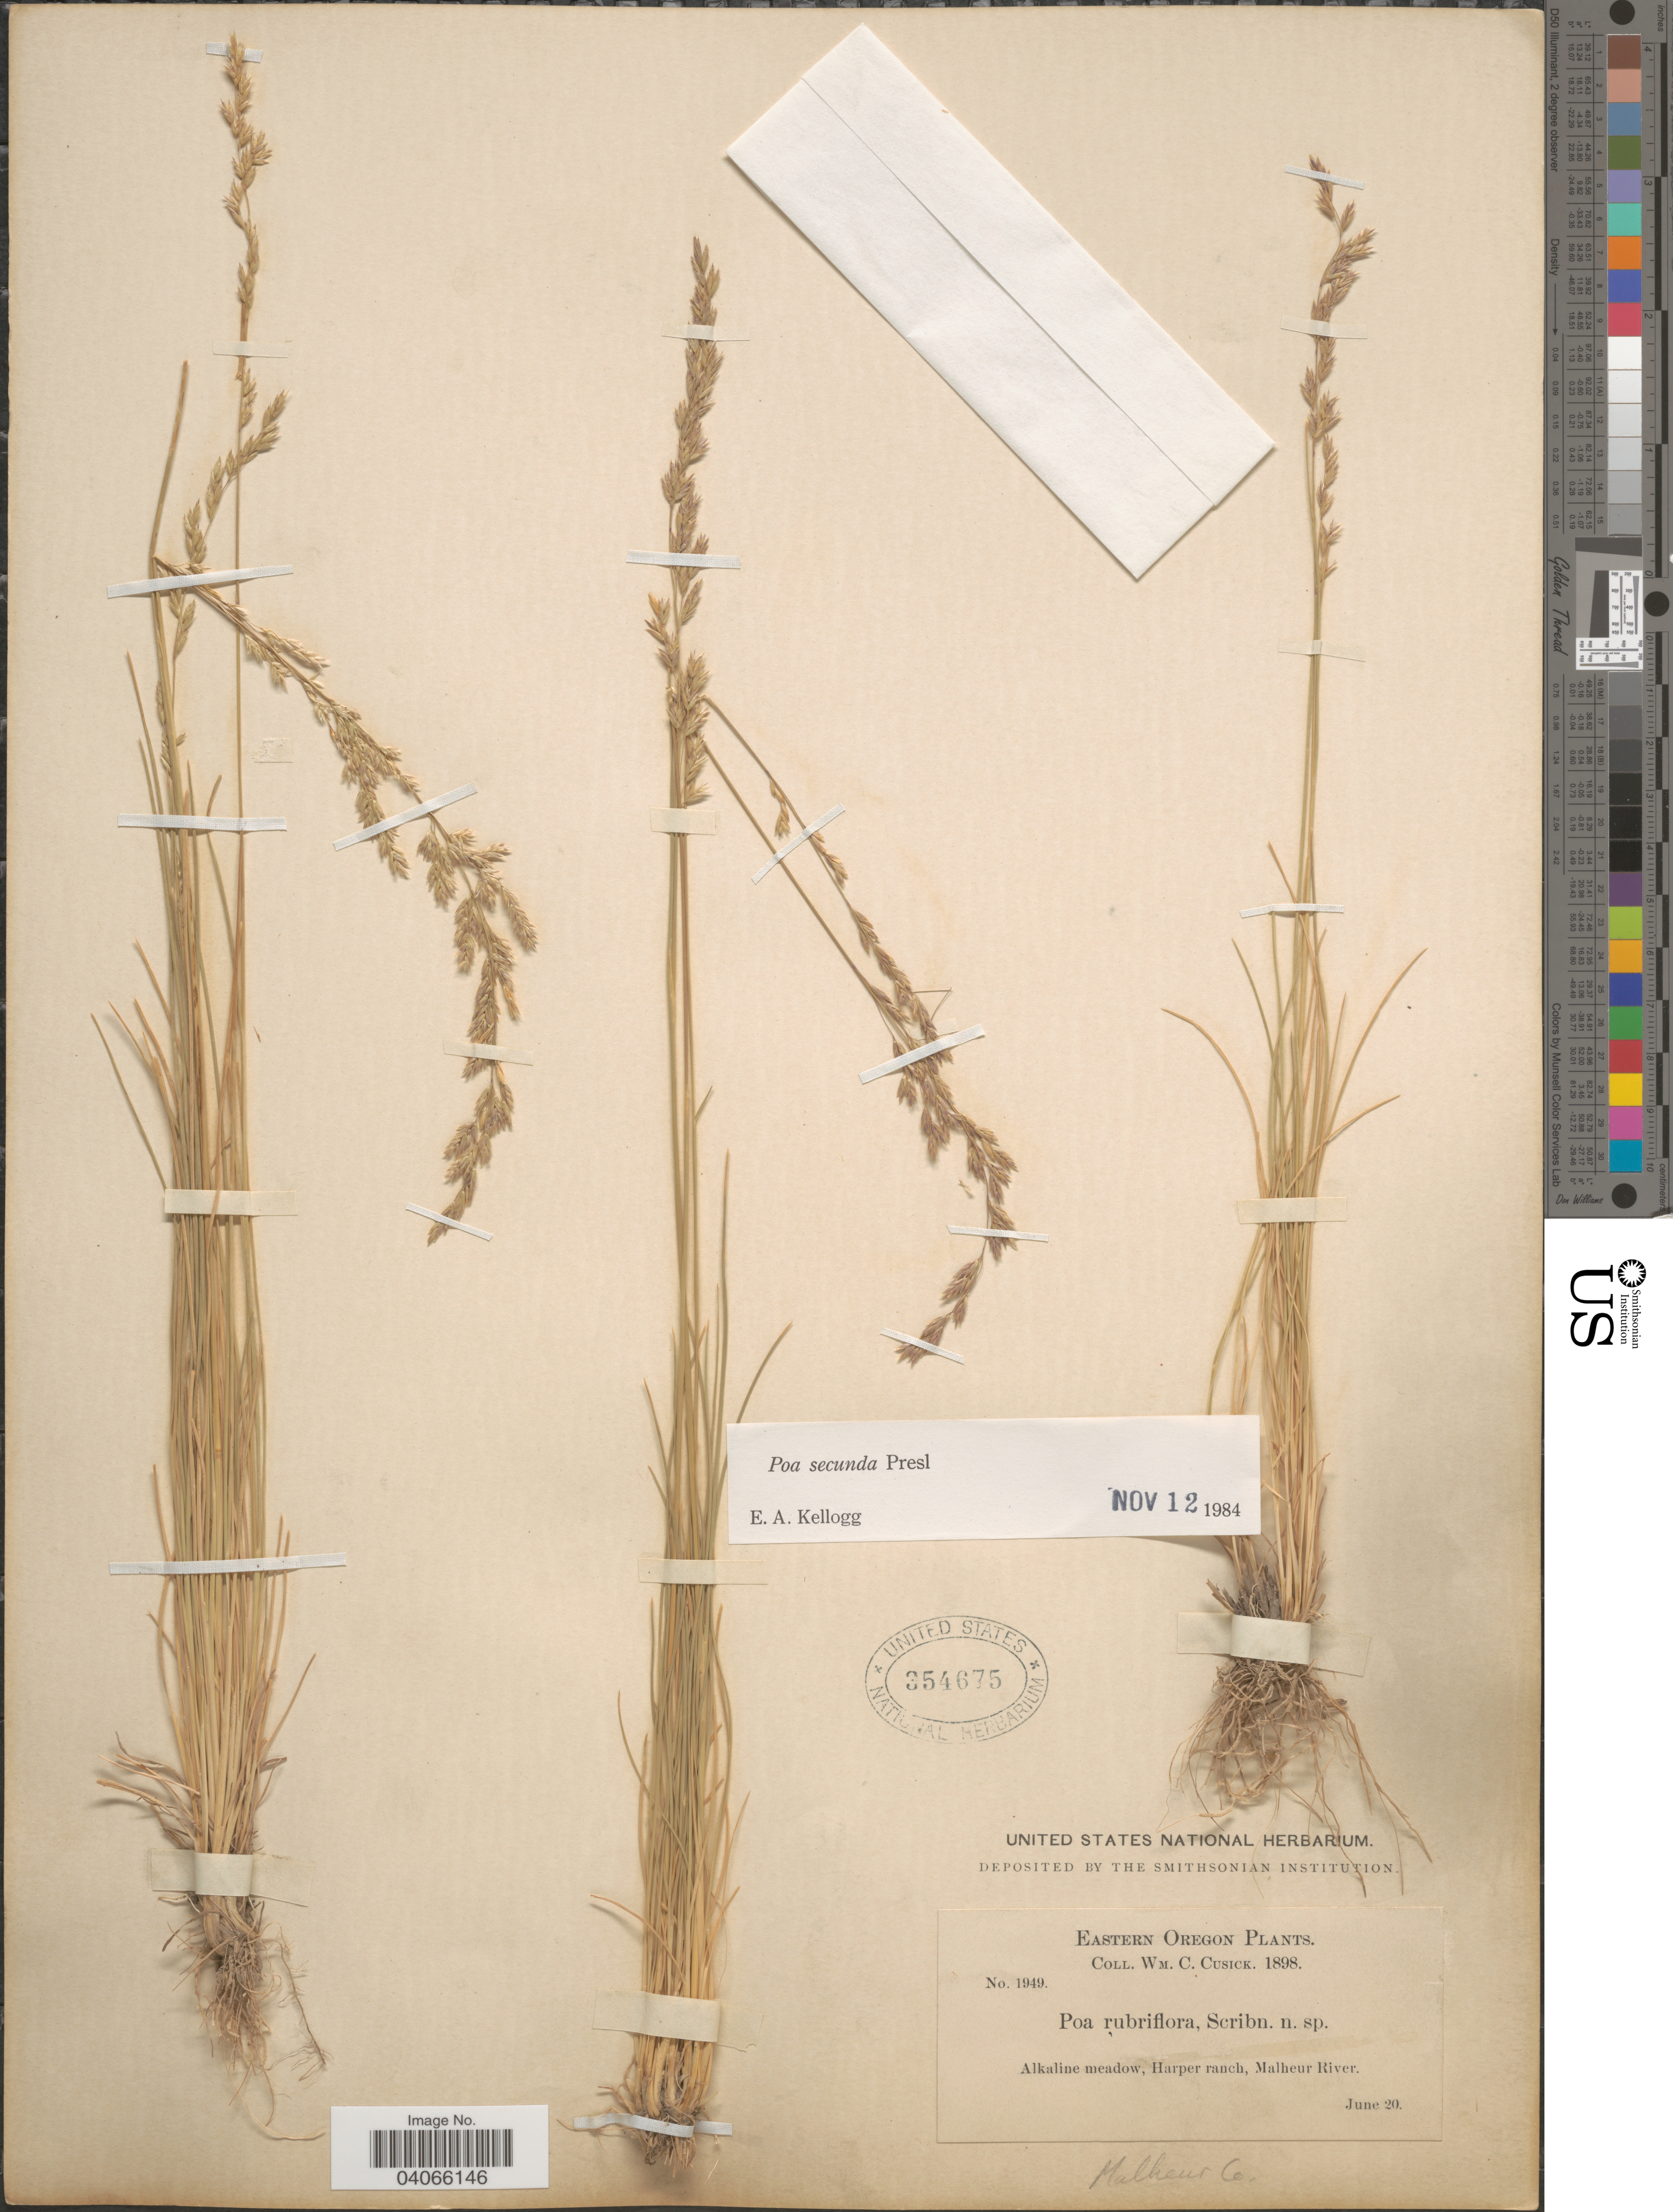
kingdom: Plantae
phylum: Tracheophyta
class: Liliopsida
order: Poales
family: Poaceae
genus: Poa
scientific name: Poa secunda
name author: J. Presl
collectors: W. C. Cusick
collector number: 1949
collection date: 1898-06-20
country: United States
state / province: Oregon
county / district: Malheur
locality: Eastern Oregon. Alkaline meadow, Harper ranch, Malheur River. Malheur Co.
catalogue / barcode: US 354675